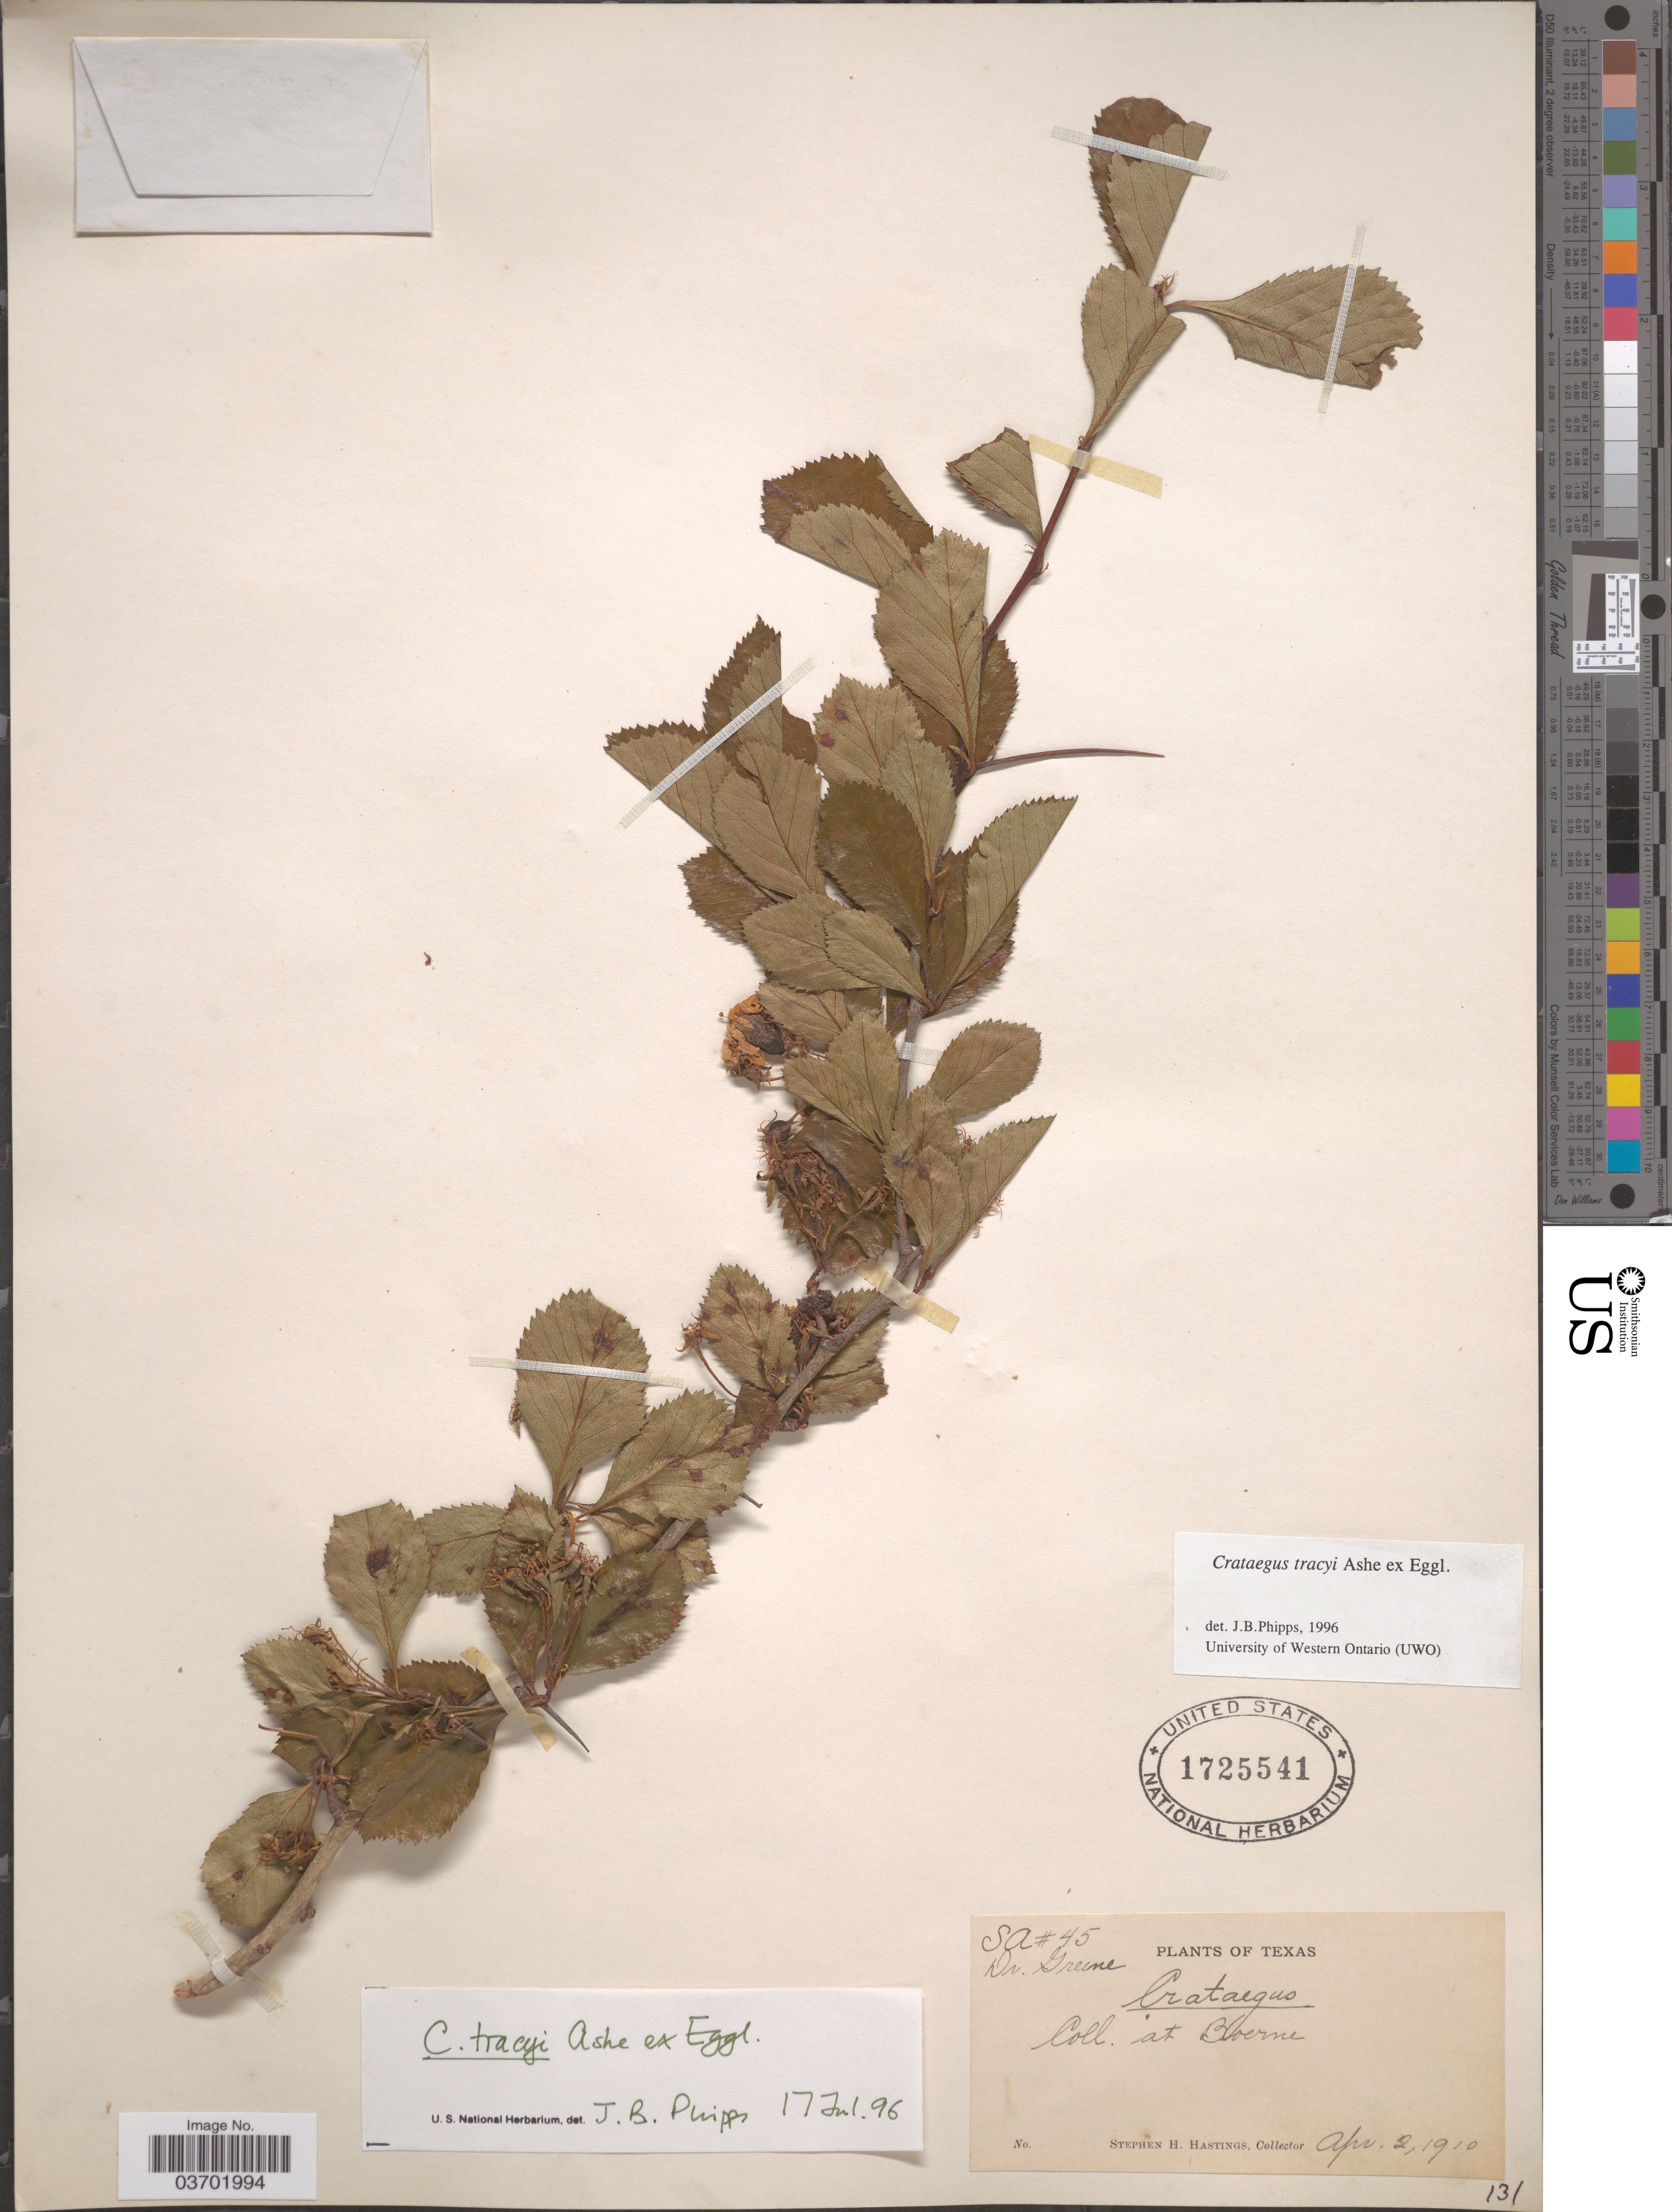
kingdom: Plantae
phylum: Tracheophyta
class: Magnoliopsida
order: Rosales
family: Rosaceae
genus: Crataegus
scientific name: Crataegus tracyi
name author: Ashe ex Eggl.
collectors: S. Hastings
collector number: SA45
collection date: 1910-04-02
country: United States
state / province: Texas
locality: At Boerne.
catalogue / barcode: US 1725541